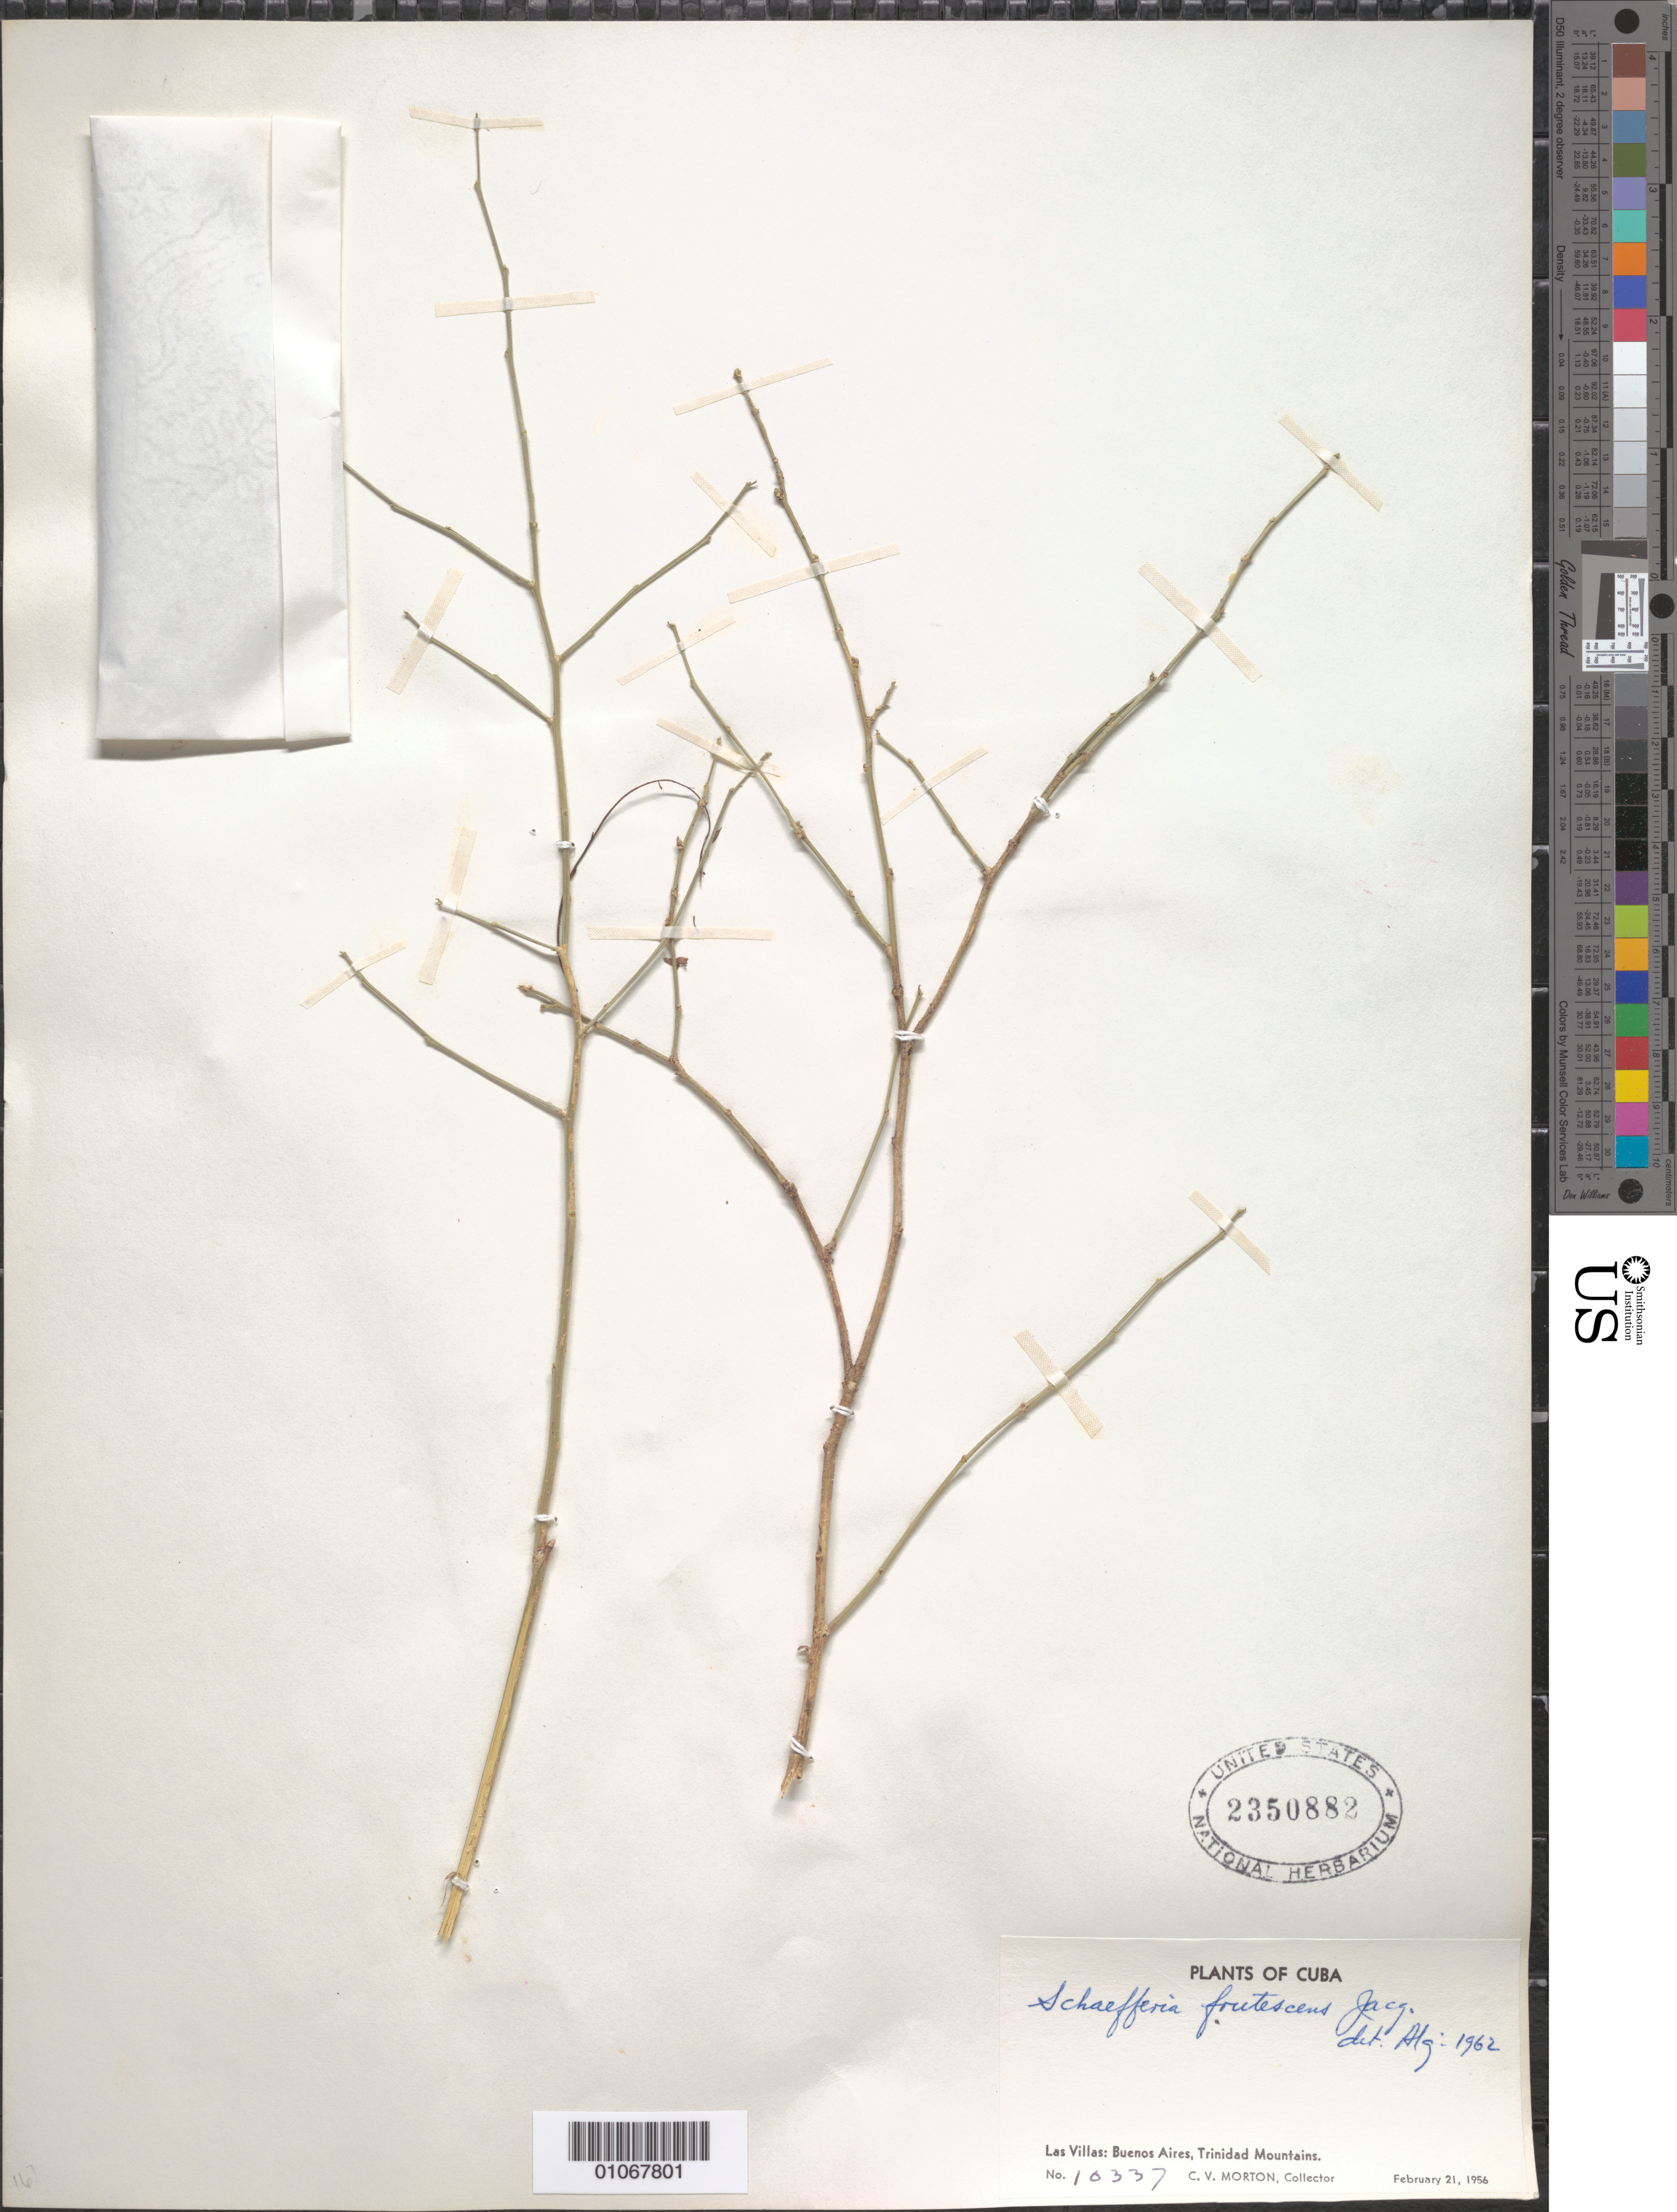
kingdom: Plantae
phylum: Tracheophyta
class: Magnoliopsida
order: Celastrales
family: Celastraceae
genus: Schaefferia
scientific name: Schaefferia frutescens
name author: Jacq.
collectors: C. V. Morton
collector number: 10337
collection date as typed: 21 Feb 1956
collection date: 1956-02-21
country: Cuba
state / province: Las Villas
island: Cuba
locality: Buenos Aires, Trinidad mountains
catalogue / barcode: US 2350882